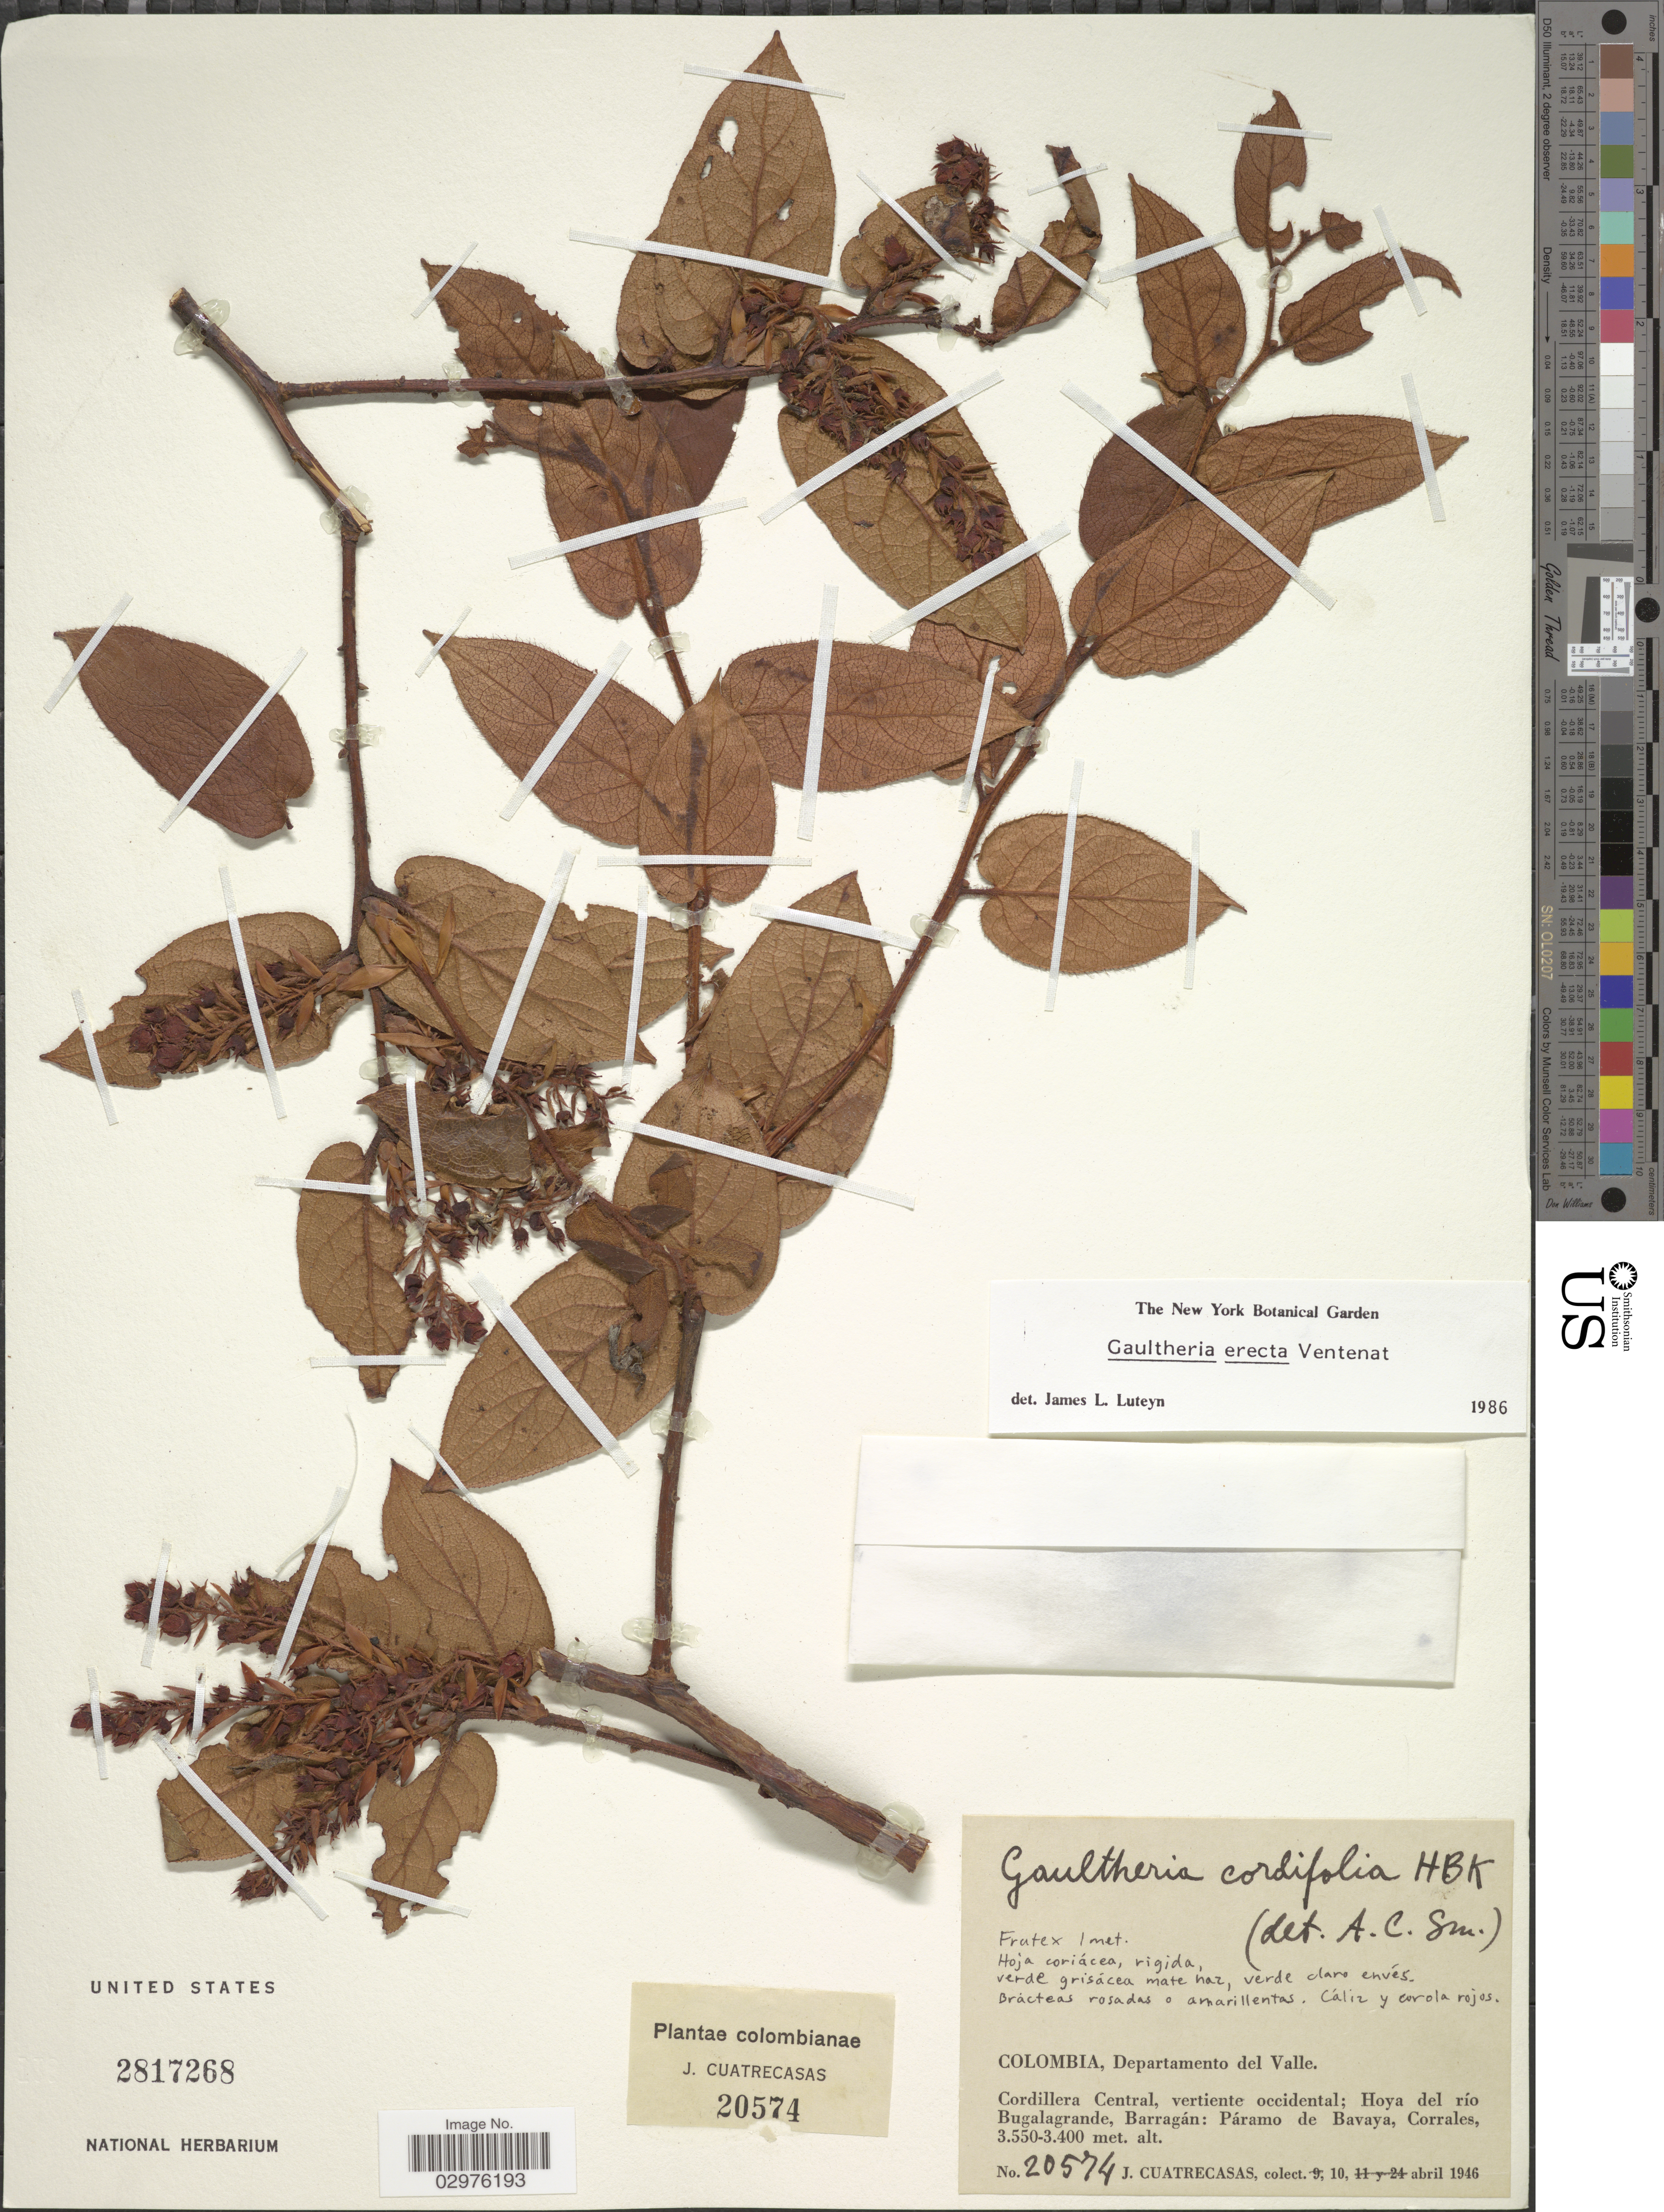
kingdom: Plantae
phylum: Tracheophyta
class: Magnoliopsida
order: Ericales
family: Ericaceae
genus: Gaultheria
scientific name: Gaultheria erecta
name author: Vent.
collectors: J. Cuatrecasas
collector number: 20574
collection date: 1946-04-10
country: Colombia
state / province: Valle del Cauca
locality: Departamento del Valle. Cordillera Central, vertiente occidental: Hoya del río Bugalagrande, Barragán: Páramo de Bavaya, Corrales.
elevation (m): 3400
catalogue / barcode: US 2817268